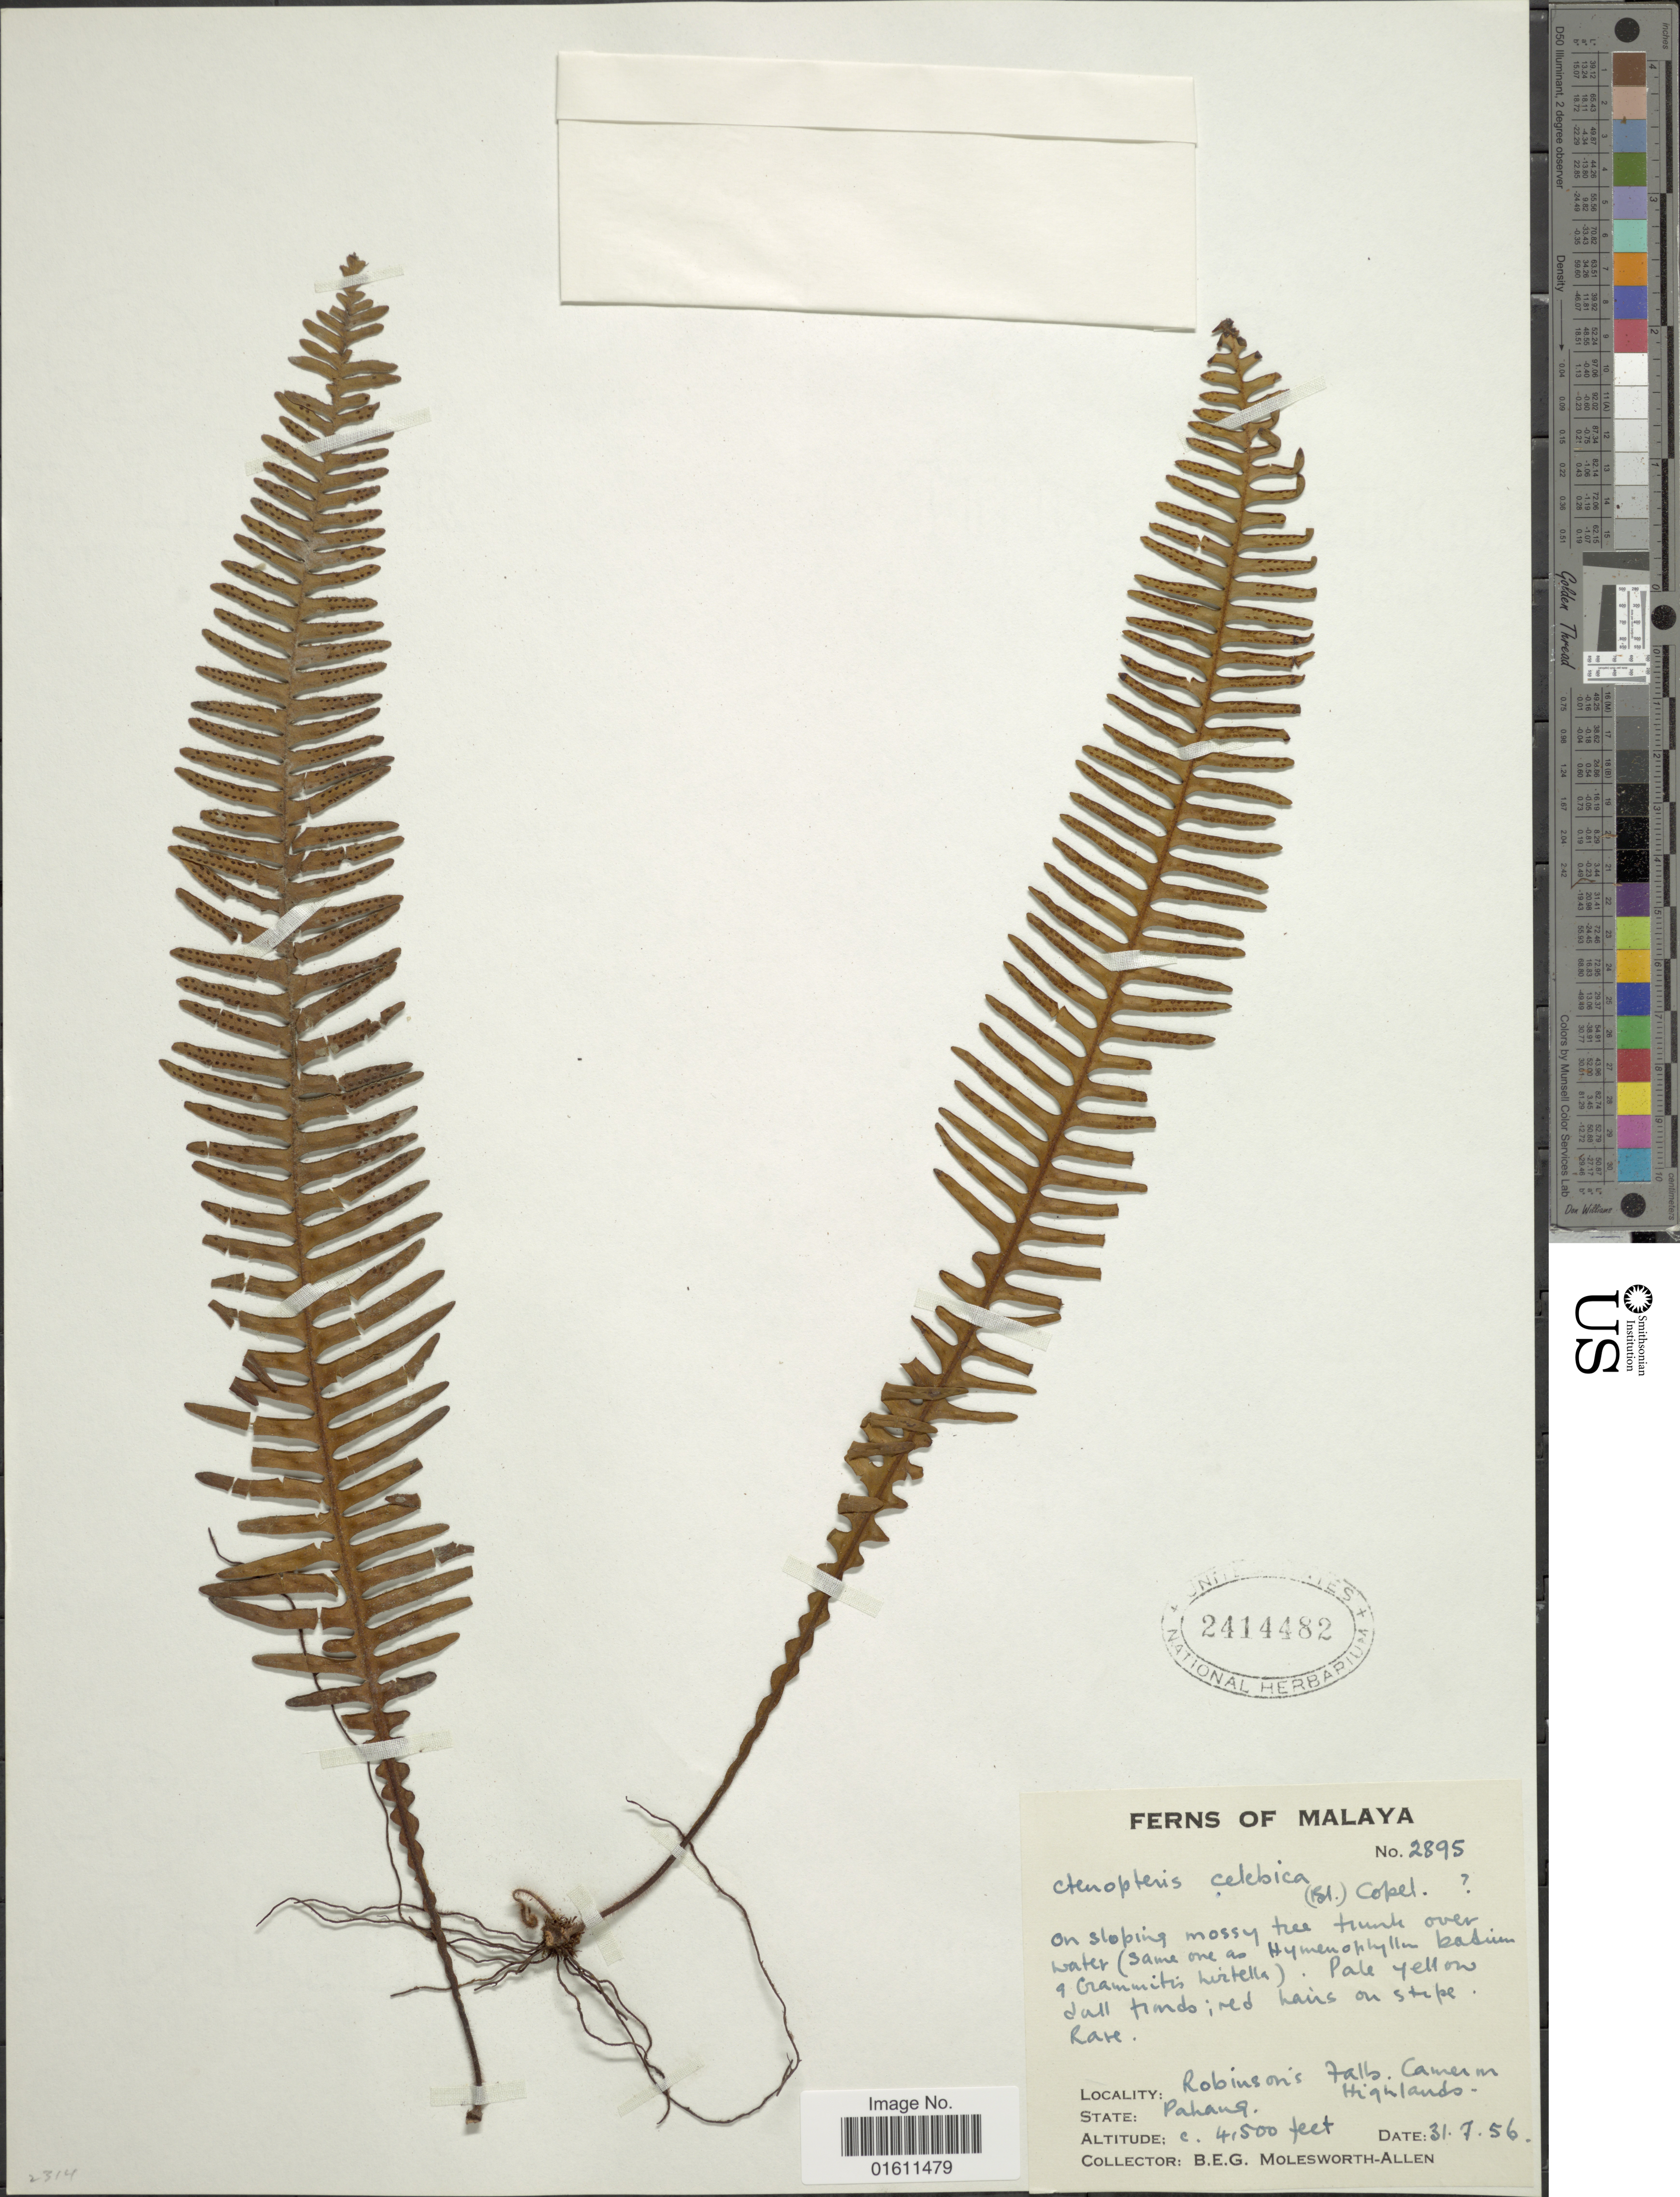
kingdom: Plantae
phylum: Tracheophyta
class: Polypodiopsida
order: Polypodiales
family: Polypodiaceae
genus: Prosaptia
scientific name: Prosaptia celebica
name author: (Blume) Tagawa & K. Iwats.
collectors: B. E. G. Molesworth-Allen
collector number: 2895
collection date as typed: Transcribed d/m/y: 31/7/56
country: Malaysia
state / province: Pahang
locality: Robinson's Falls, Cameron Highlands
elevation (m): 1372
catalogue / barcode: US 2414482